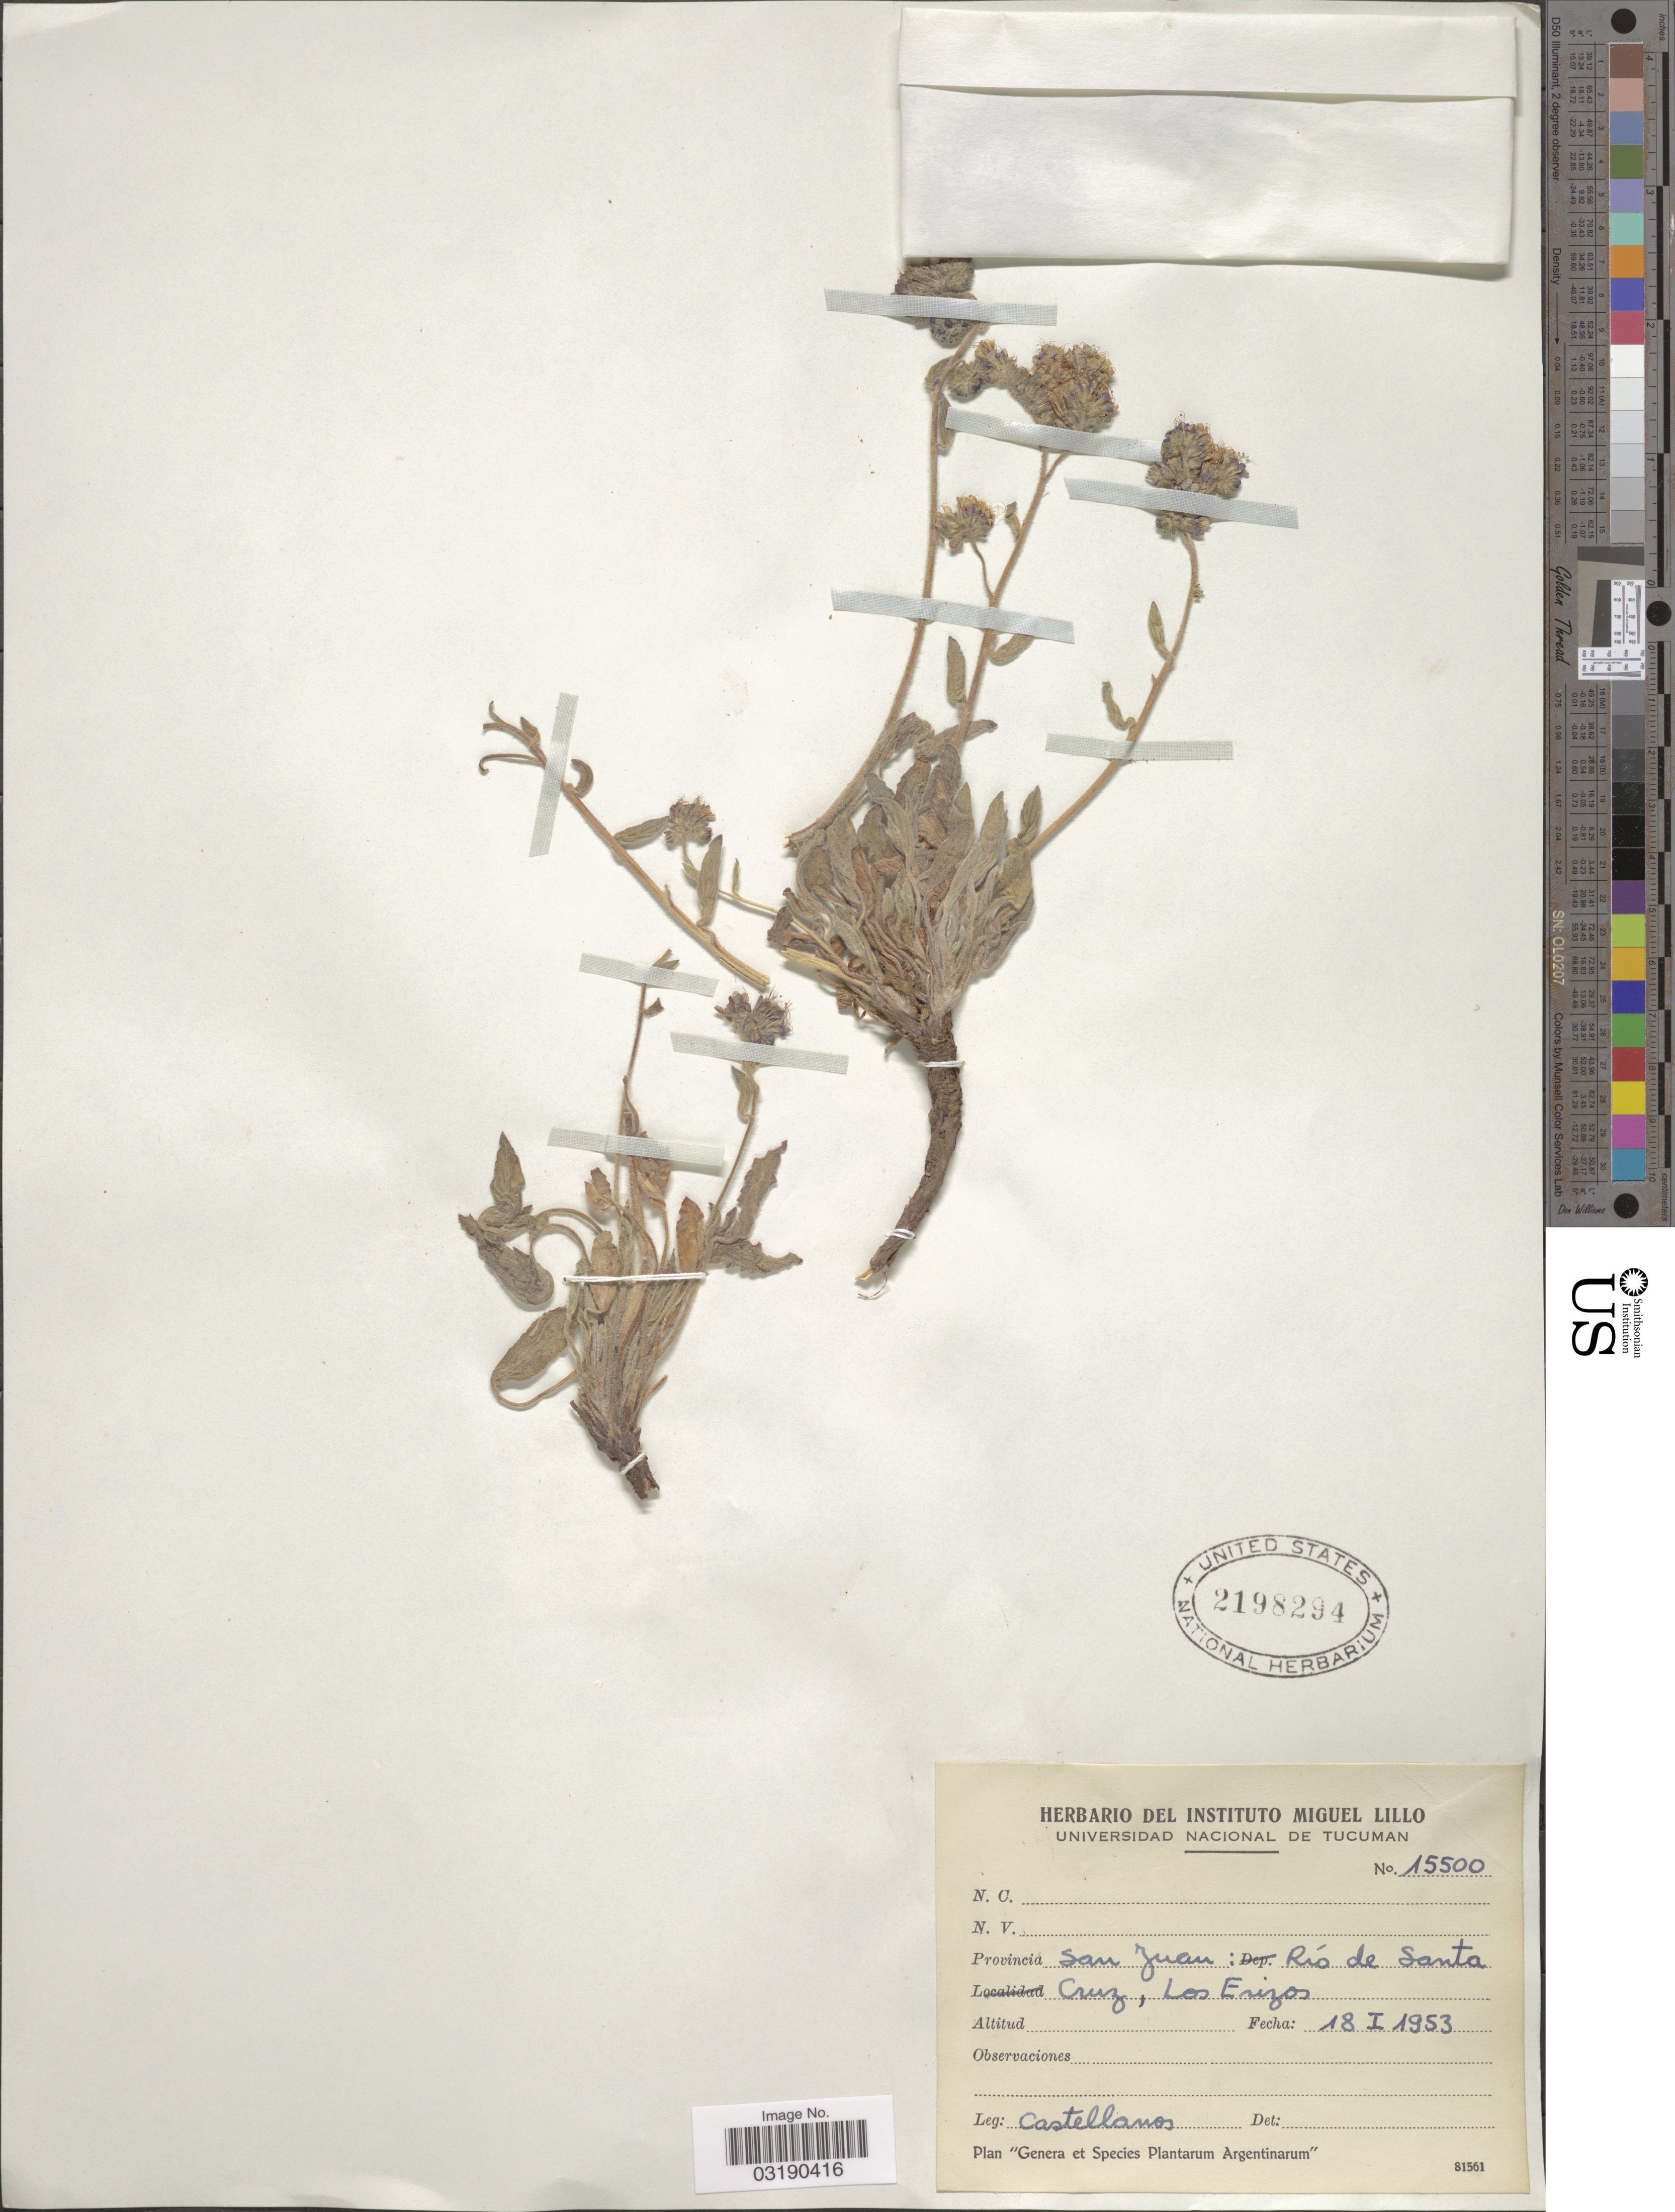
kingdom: Plantae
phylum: Tracheophyta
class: Magnoliopsida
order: Boraginales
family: Hydrophyllaceae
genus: Phacelia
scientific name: Phacelia sp.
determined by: Strong, Mark T., (BOT), Smithsonian Institution - National Museum of Natural History (UNITED STATES)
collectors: -- Castellanos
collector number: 15500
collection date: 1953-01-18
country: Argentina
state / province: San Juan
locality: Provincia San Juan: Río de Santa Cruz, Los Erizos.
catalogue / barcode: US 2198294